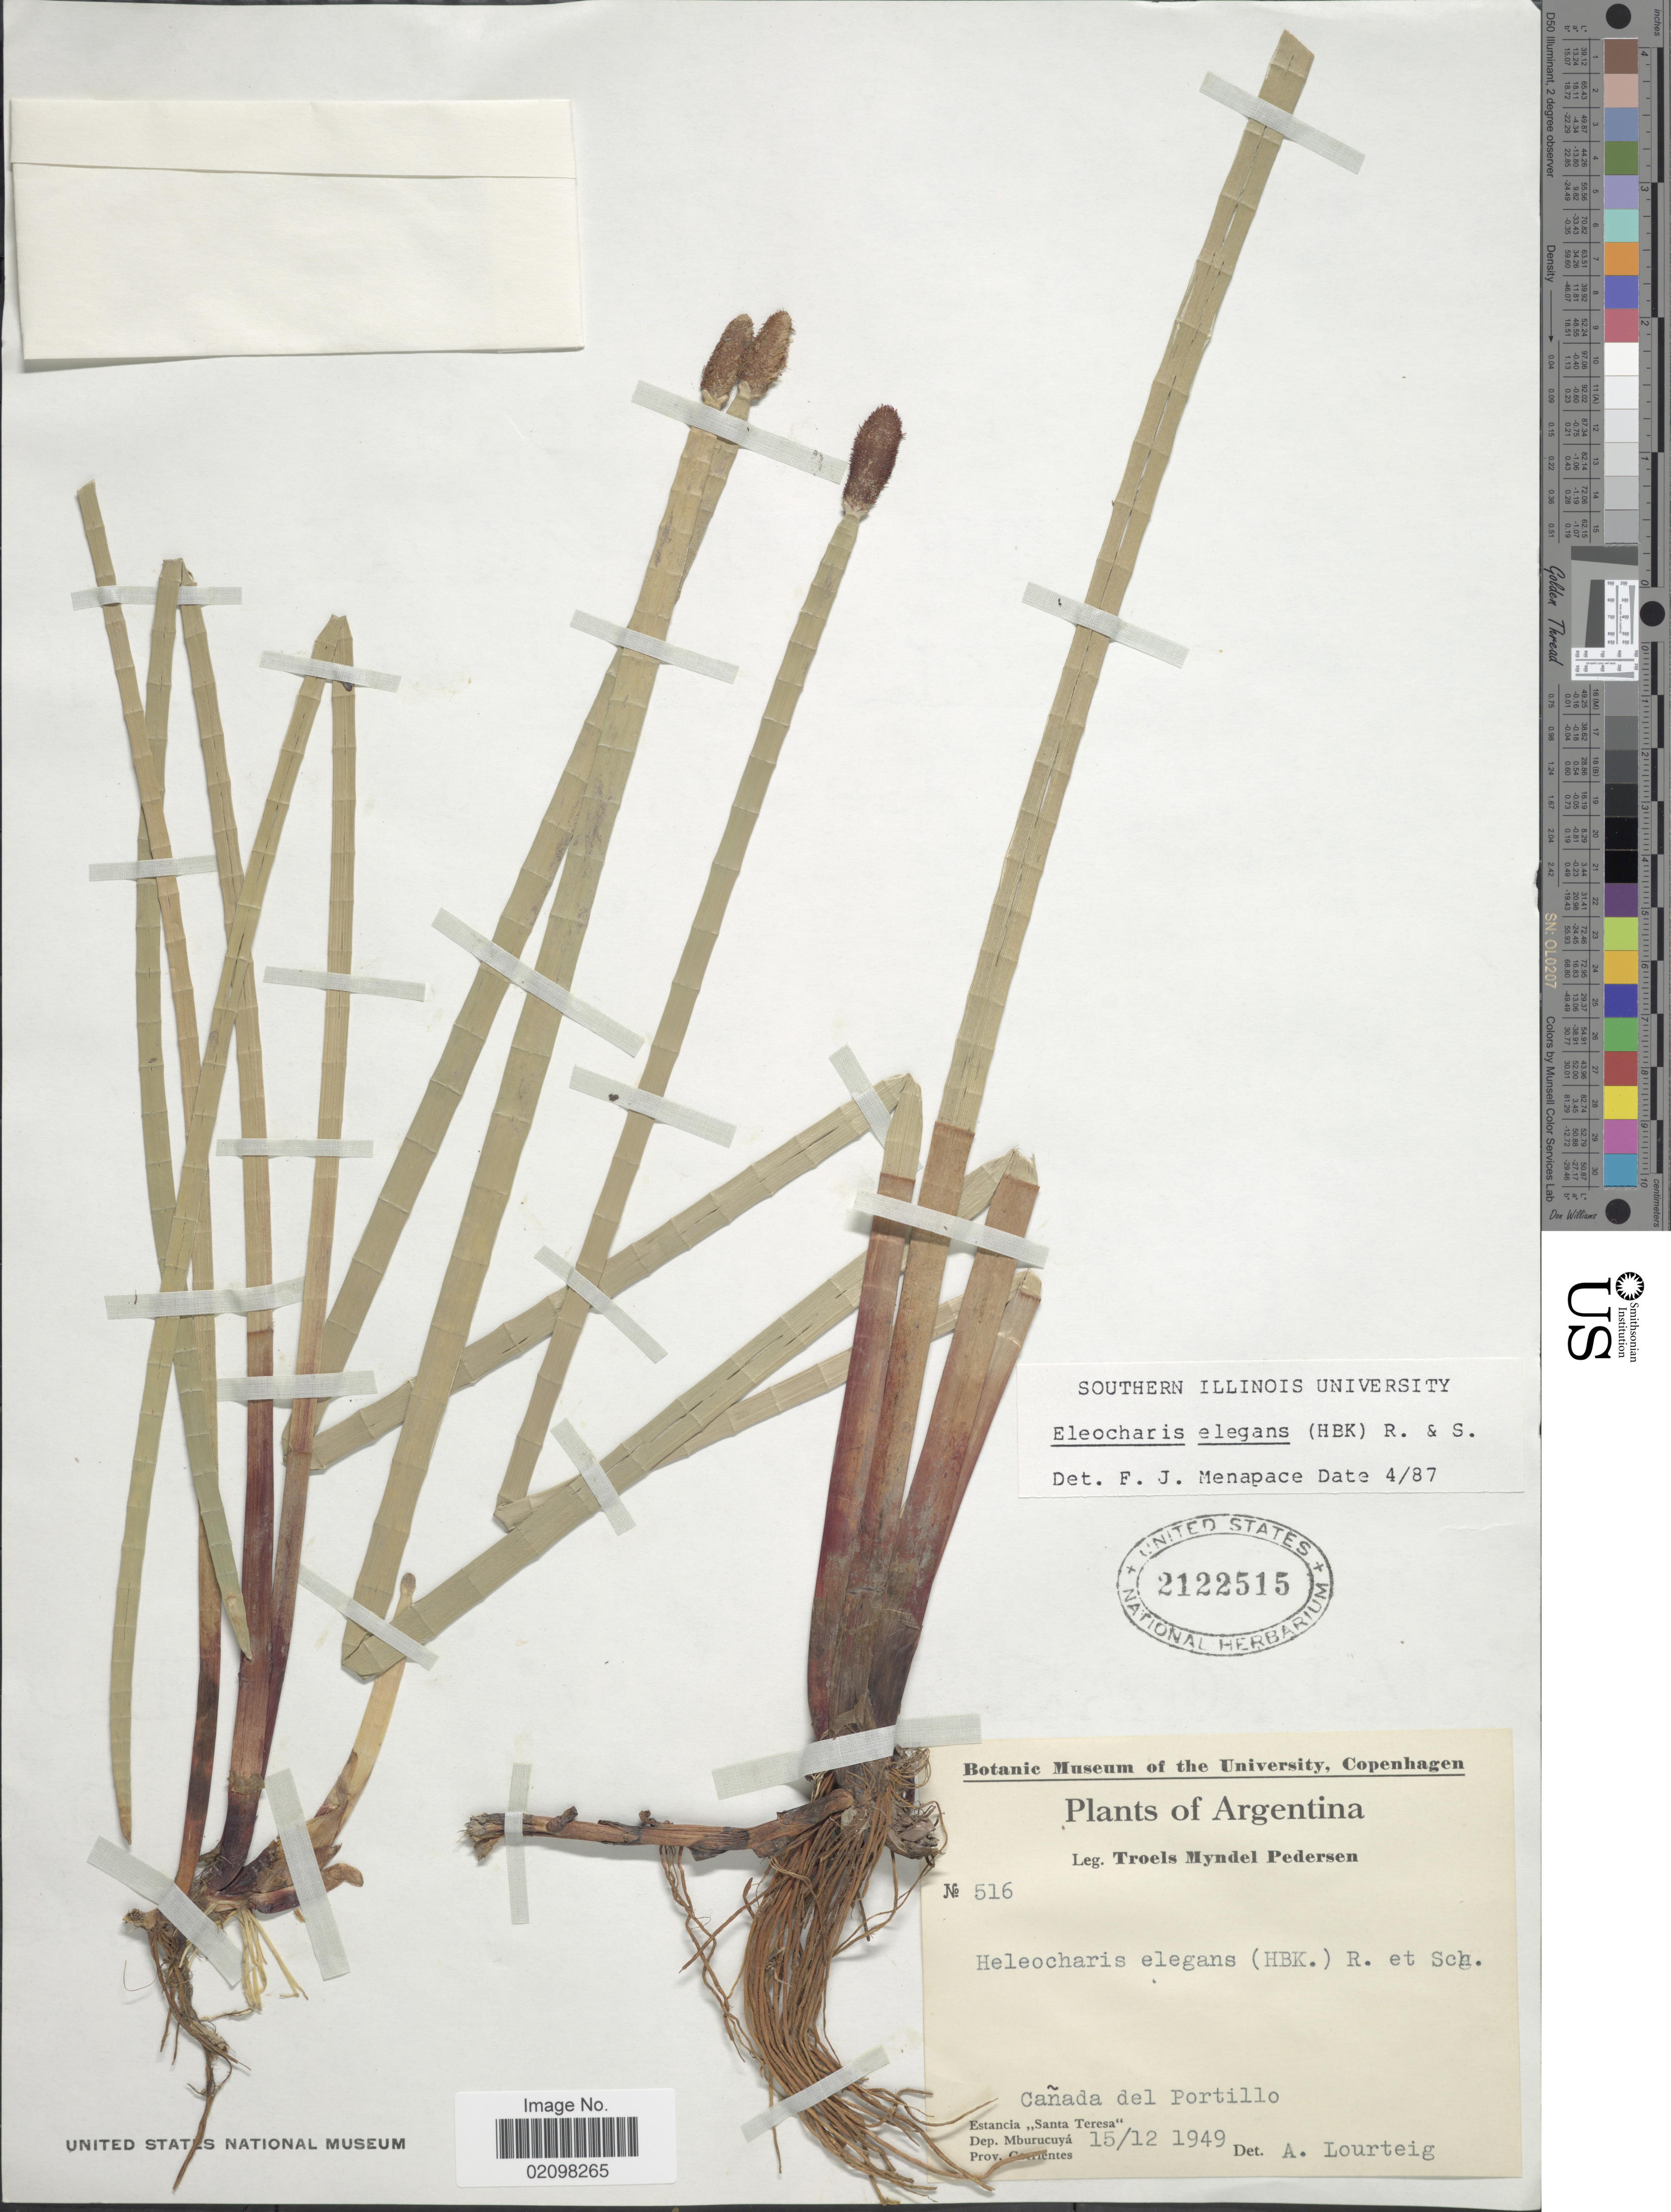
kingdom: Plantae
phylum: Tracheophyta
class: Liliopsida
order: Poales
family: Cyperaceae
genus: Eleocharis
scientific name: Eleocharis elegans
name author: (Kunth) Roem. & Schult.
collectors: T. Pederson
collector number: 516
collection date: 1949-12-15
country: Argentina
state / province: Corrientes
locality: Cañada del Portillo. Estancia Santa Teresa Dep. Mburucuyá.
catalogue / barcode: US 2122515